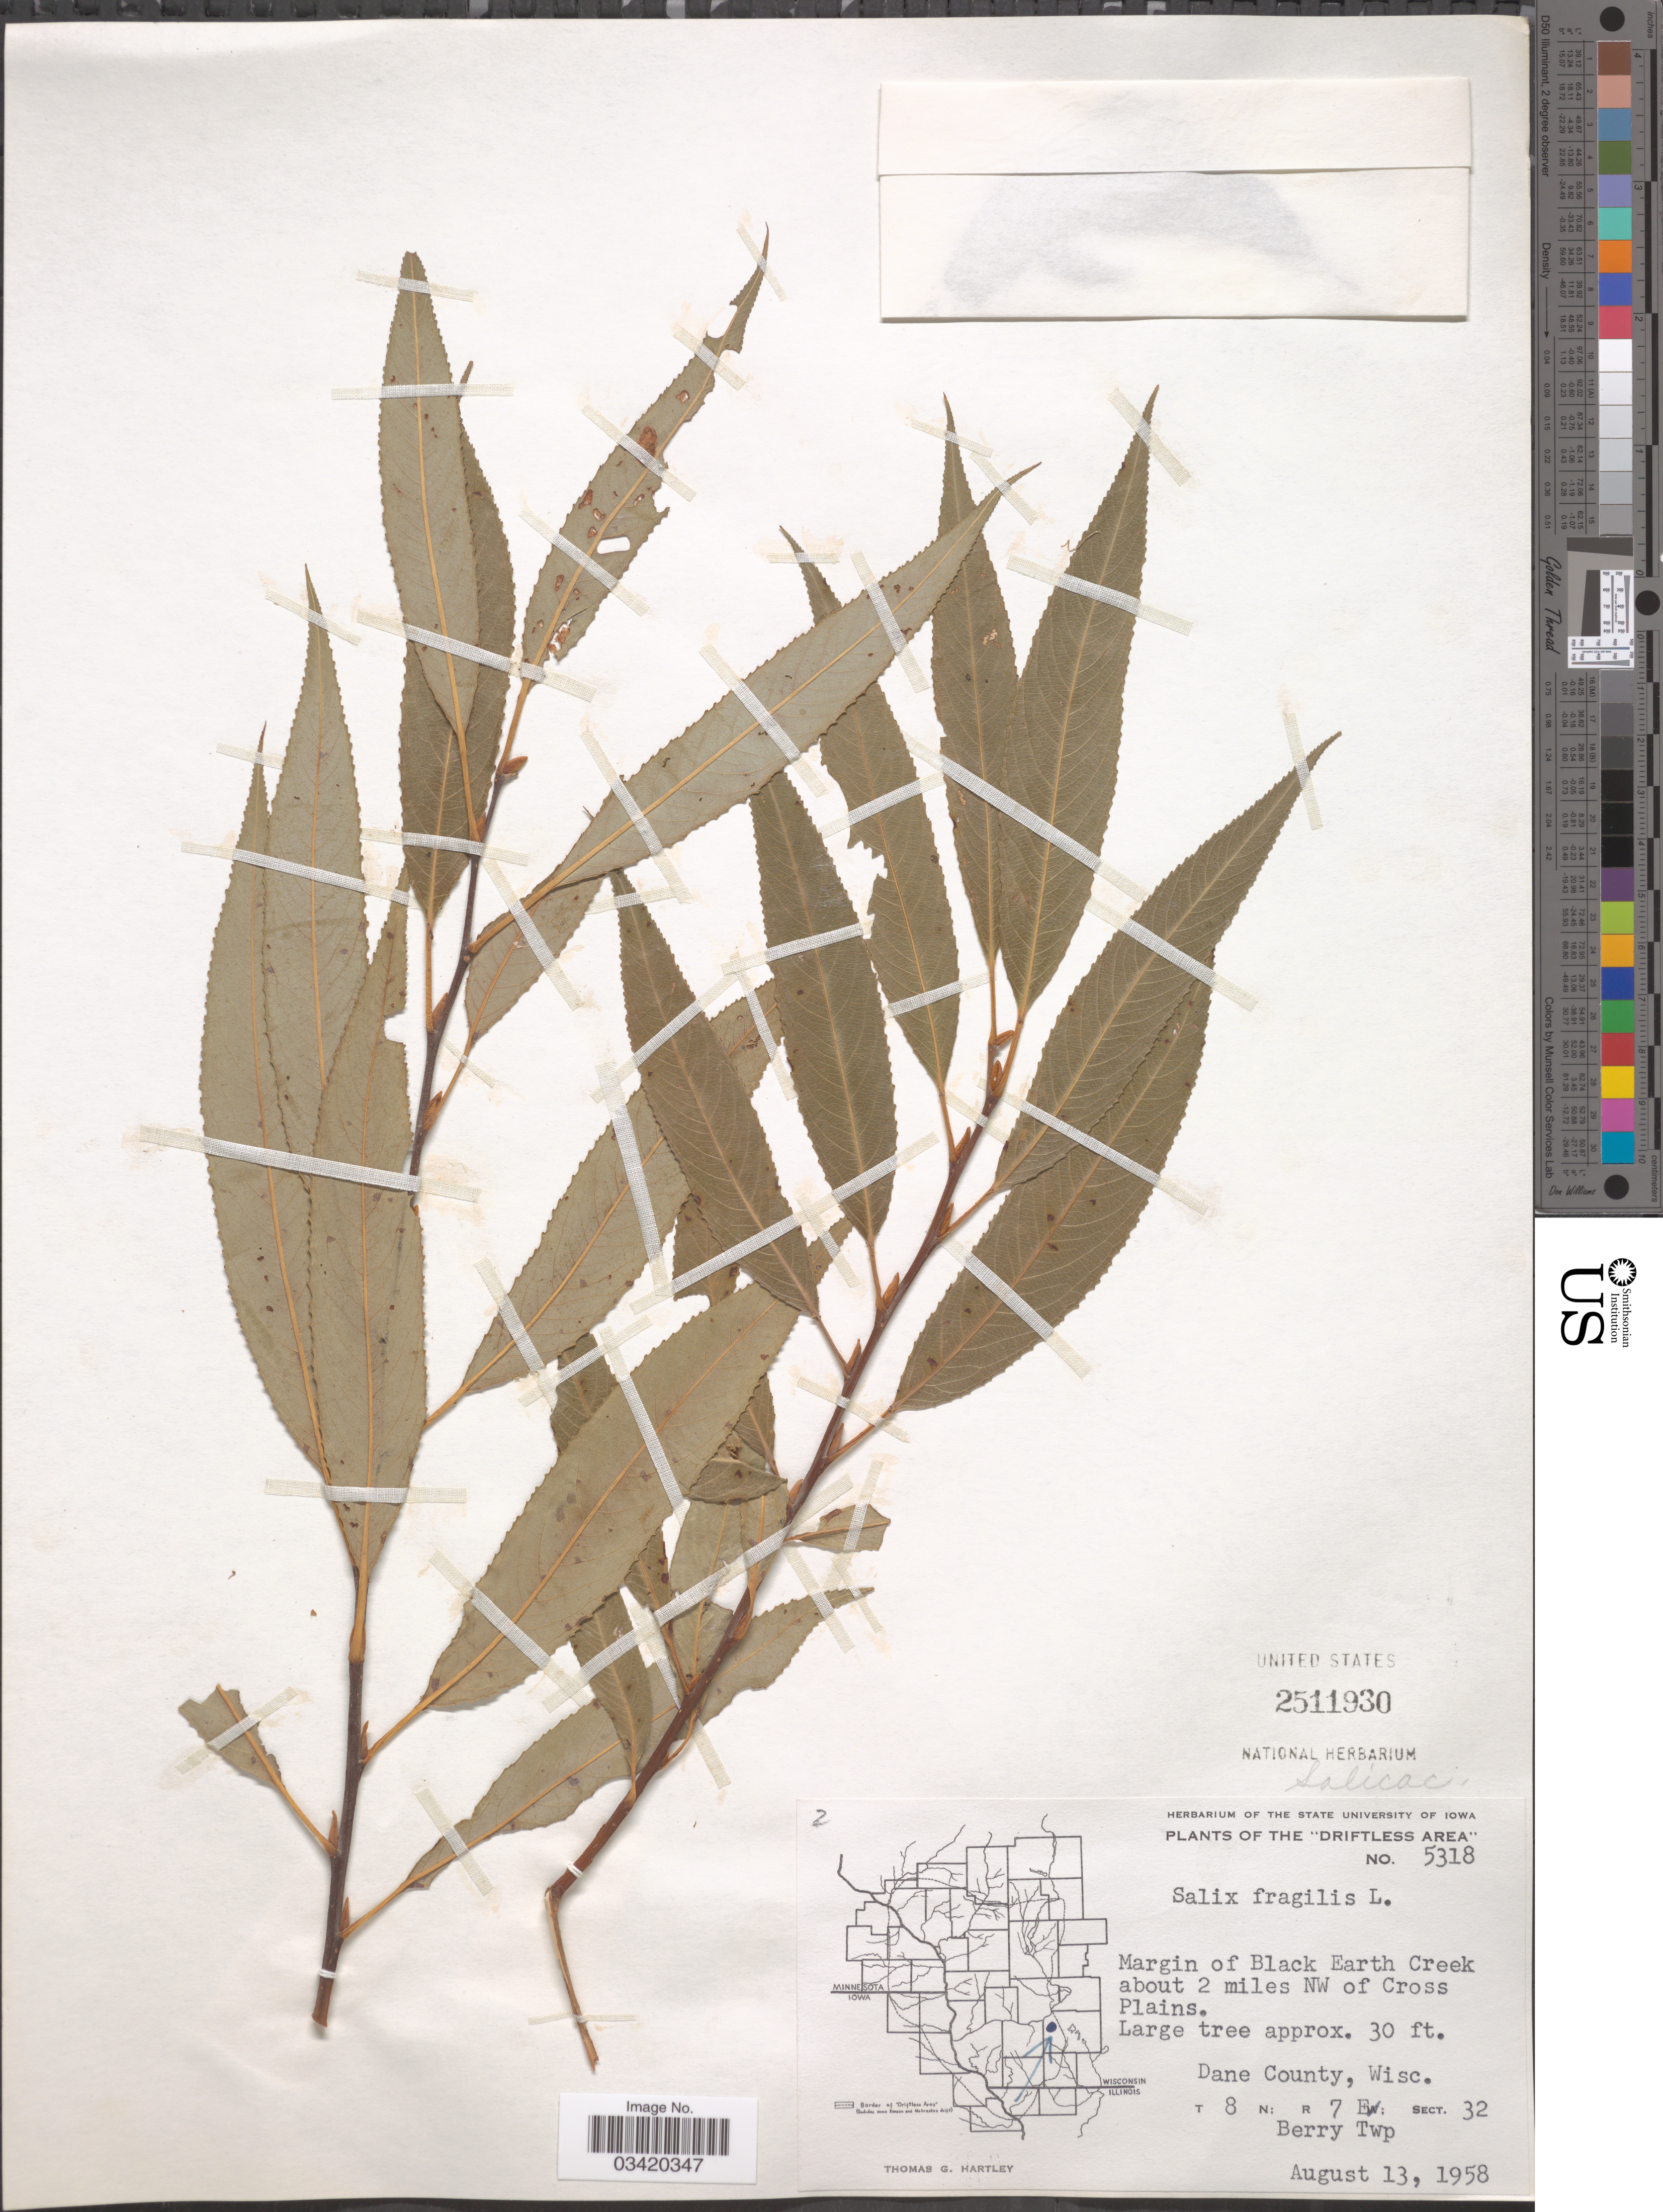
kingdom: Plantae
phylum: Tracheophyta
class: Magnoliopsida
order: Malpighiales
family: Salicaceae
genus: Salix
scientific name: Salix fragilis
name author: L.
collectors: T. G. Hartley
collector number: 5318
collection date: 1958-08-13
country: United States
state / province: Wisconsin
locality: The "Driftless Area". Margin of Black Earth Creek about 2 miles NW of Cross Plains. Dane County. T 8 N; R 7 E; Sect. 32. Berry Twp.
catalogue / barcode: US 2511930